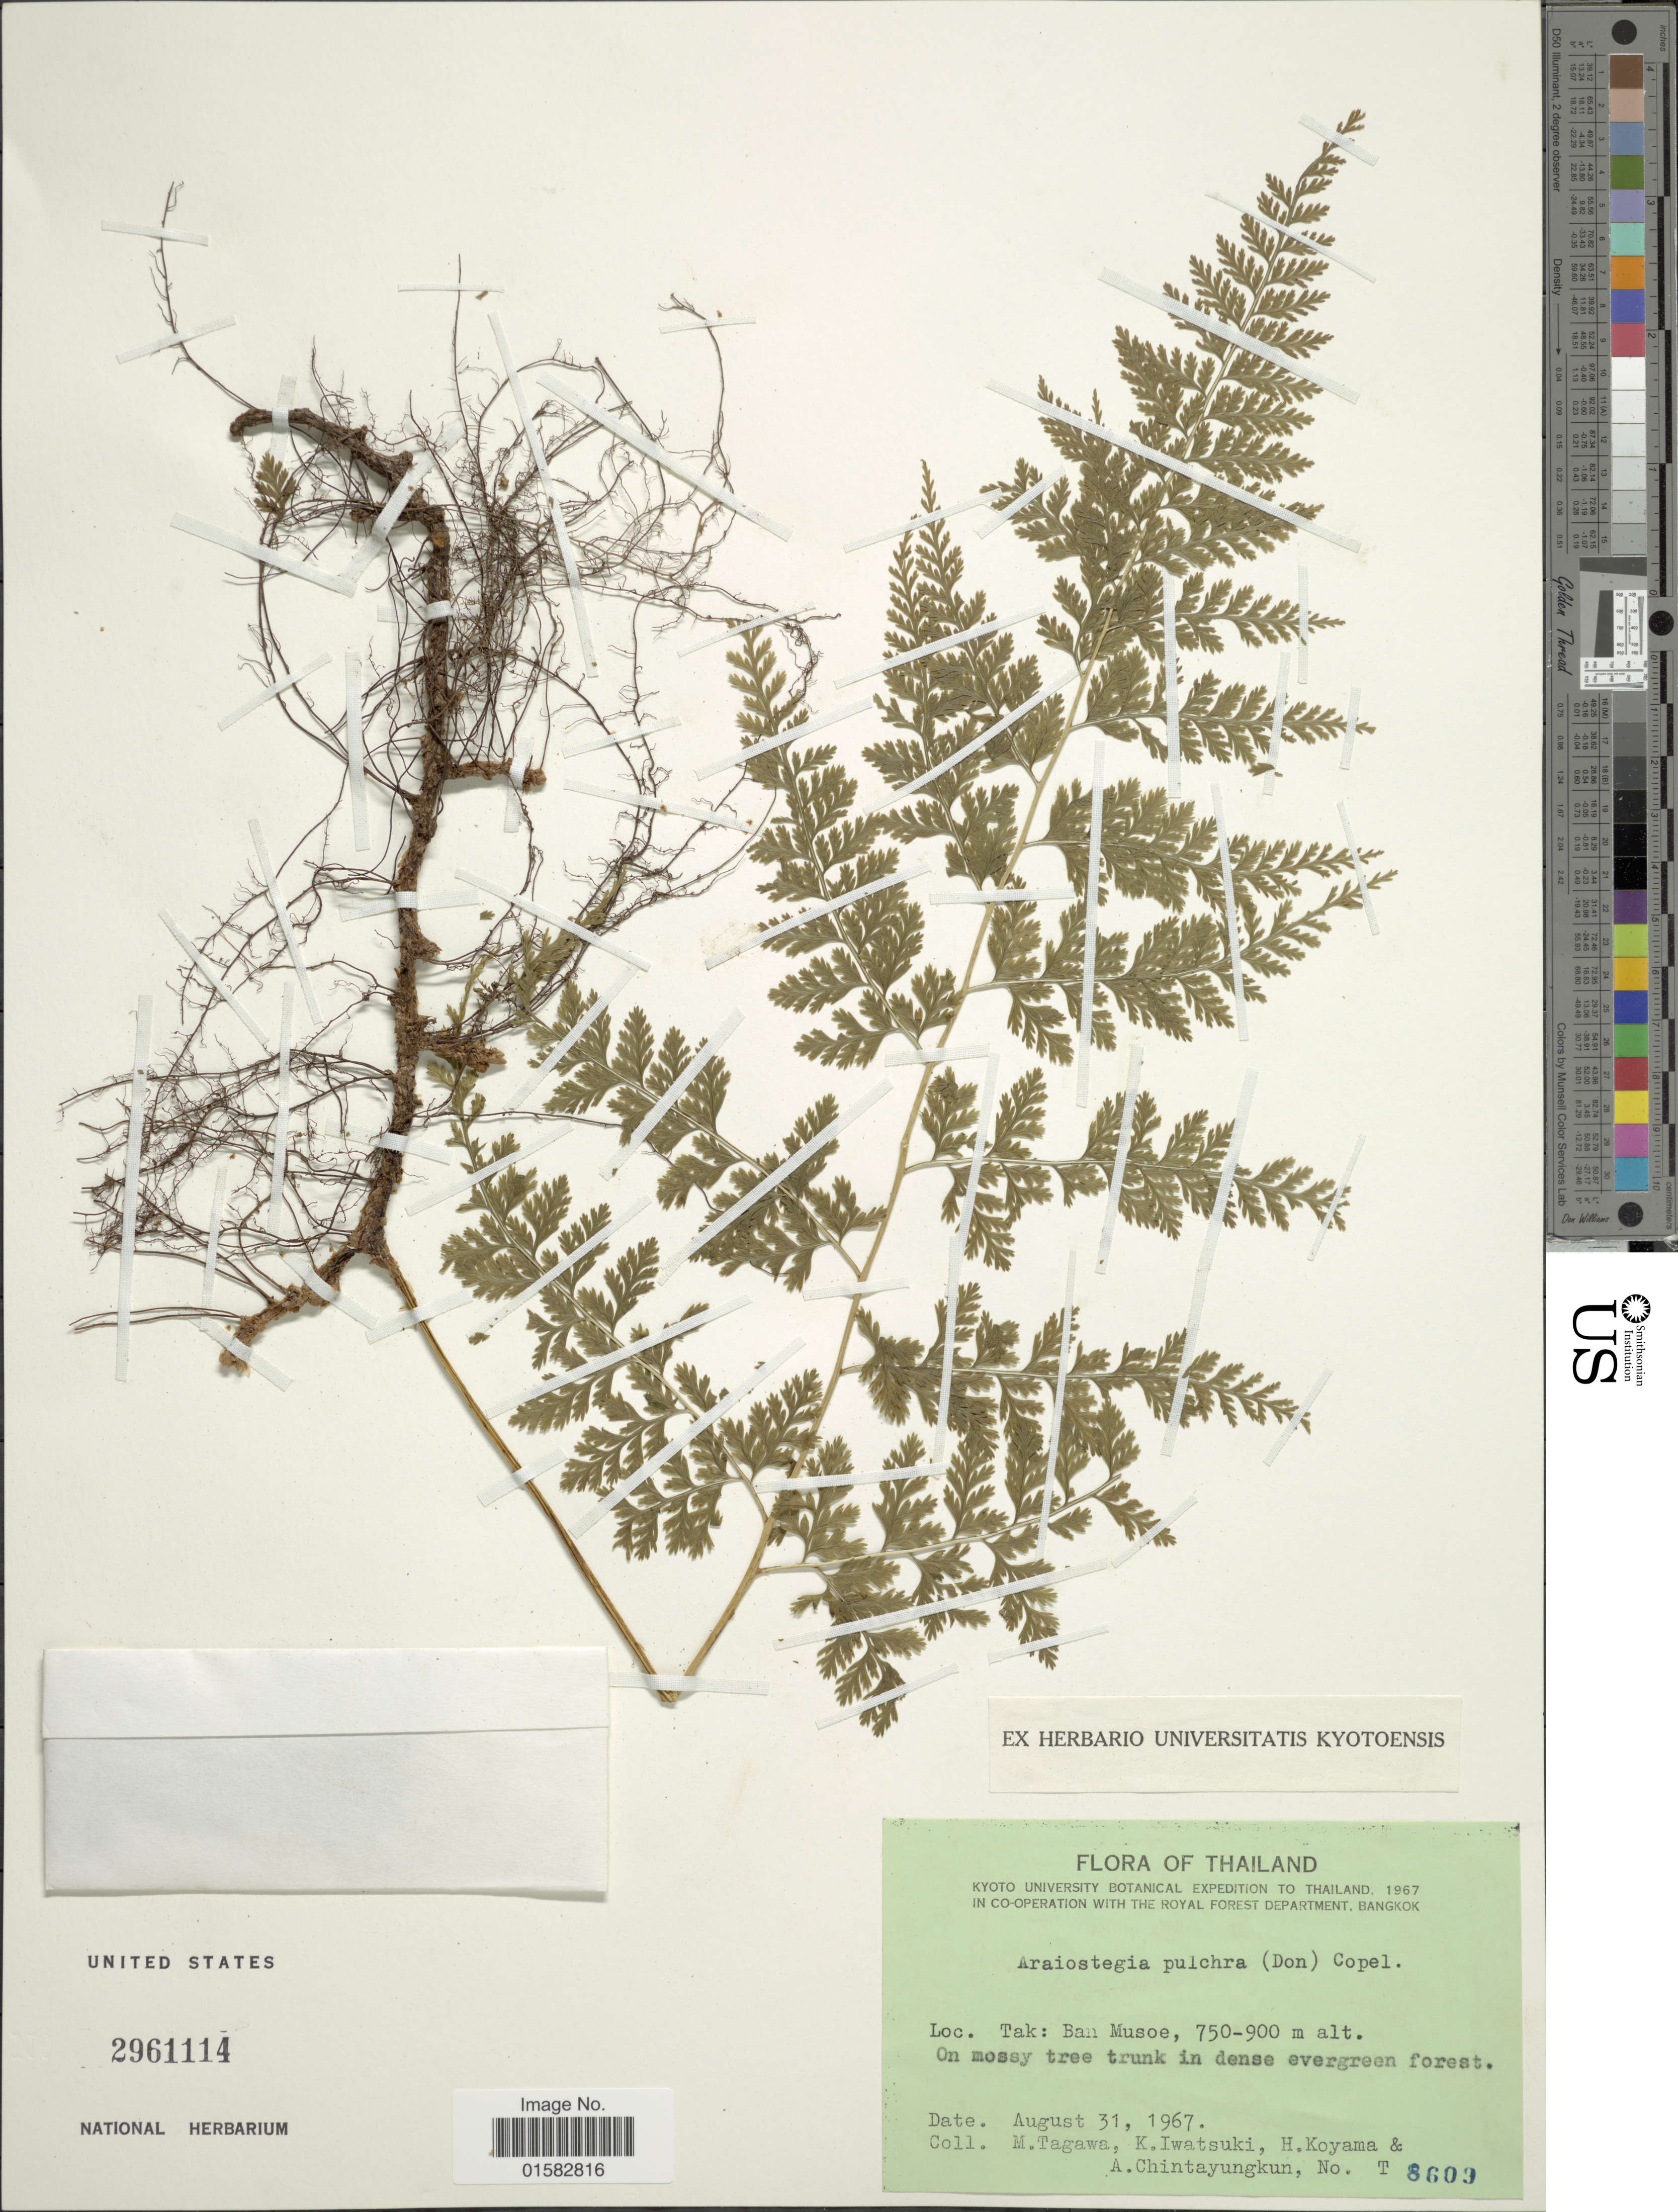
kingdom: Plantae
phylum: Tracheophyta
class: Polypodiopsida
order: Polypodiales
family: Davalliaceae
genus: Davallia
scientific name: Davallia pulchra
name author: D. Don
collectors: M. Tagawa, K. Iwatsuki, H. Koyama & A. Chintayungkun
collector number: T8609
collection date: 1967-08-31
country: Thailand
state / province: Tak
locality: Ban Musoe [interpreted]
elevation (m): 750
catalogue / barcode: US 2961114